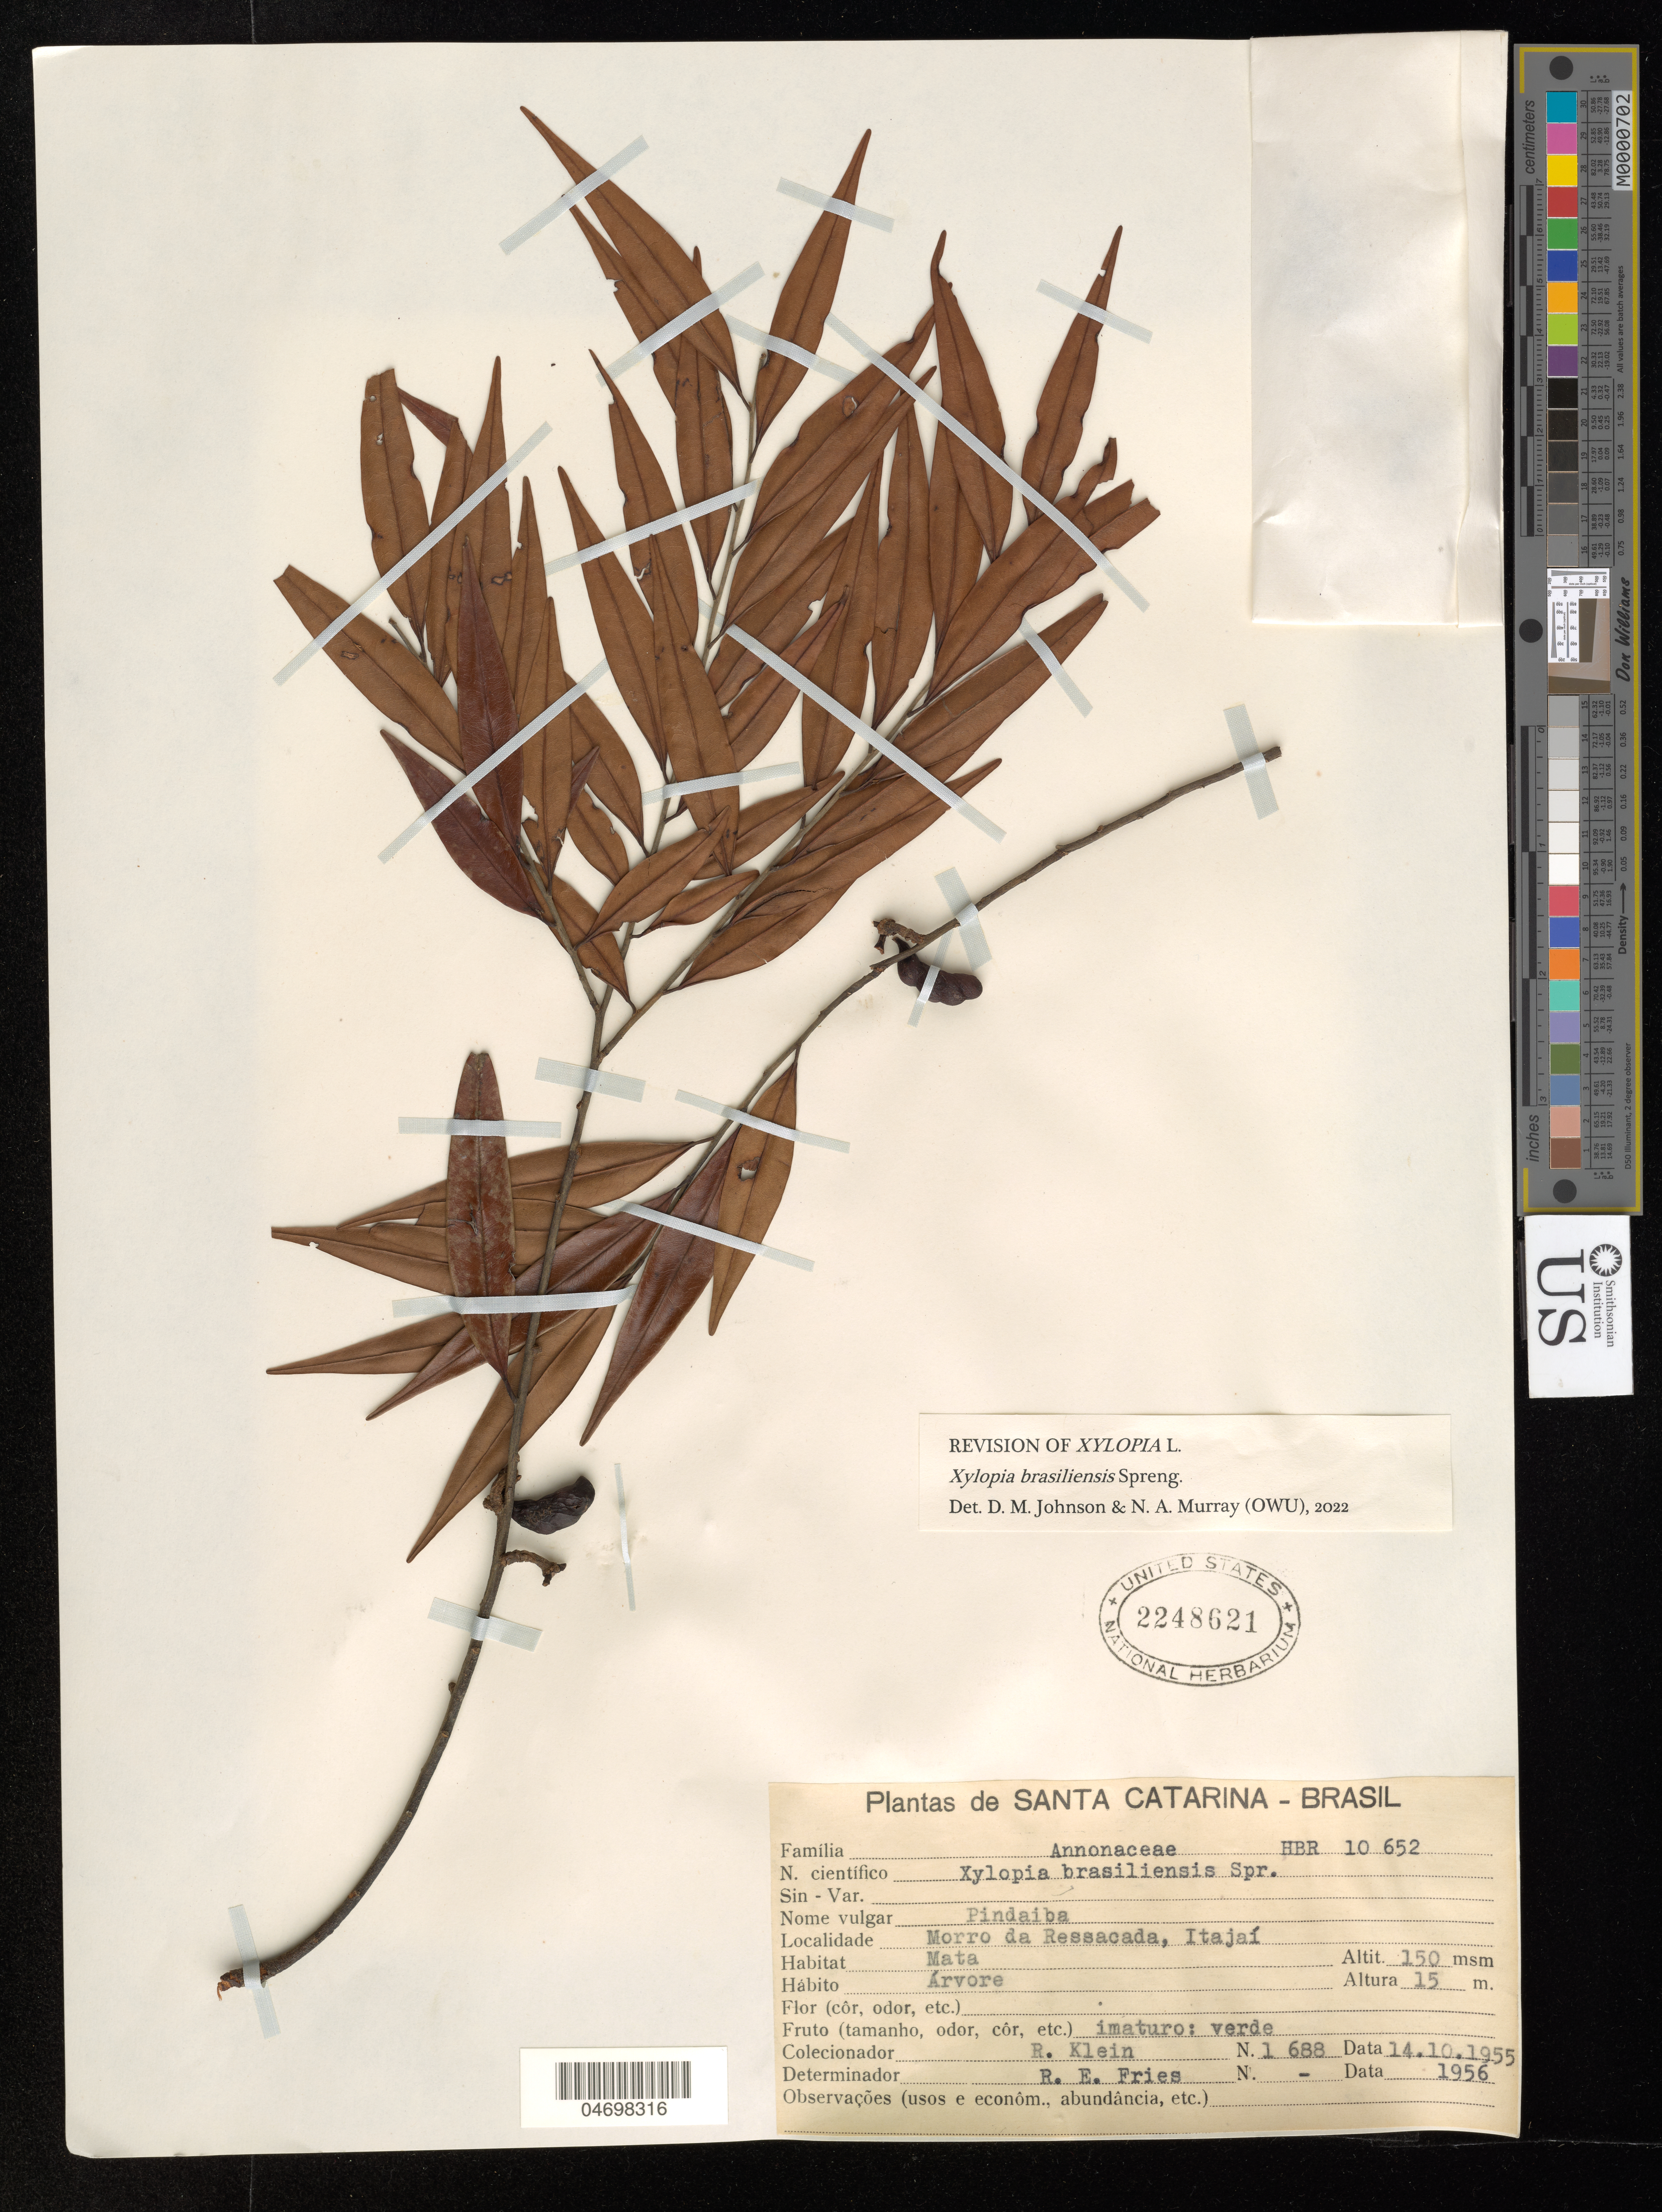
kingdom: Plantae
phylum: Tracheophyta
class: Magnoliopsida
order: Magnoliales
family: Annonaceae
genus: Xylopia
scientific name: Xylopia brasiliensis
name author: Spreng.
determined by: Johnson, D. M.; Murray, N. A.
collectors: R. M. Klein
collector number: HBR 10652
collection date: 1955-10-14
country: Brazil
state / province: Santa Catarina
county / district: Itajaí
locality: Morro da Ressacada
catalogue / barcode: US 2248621